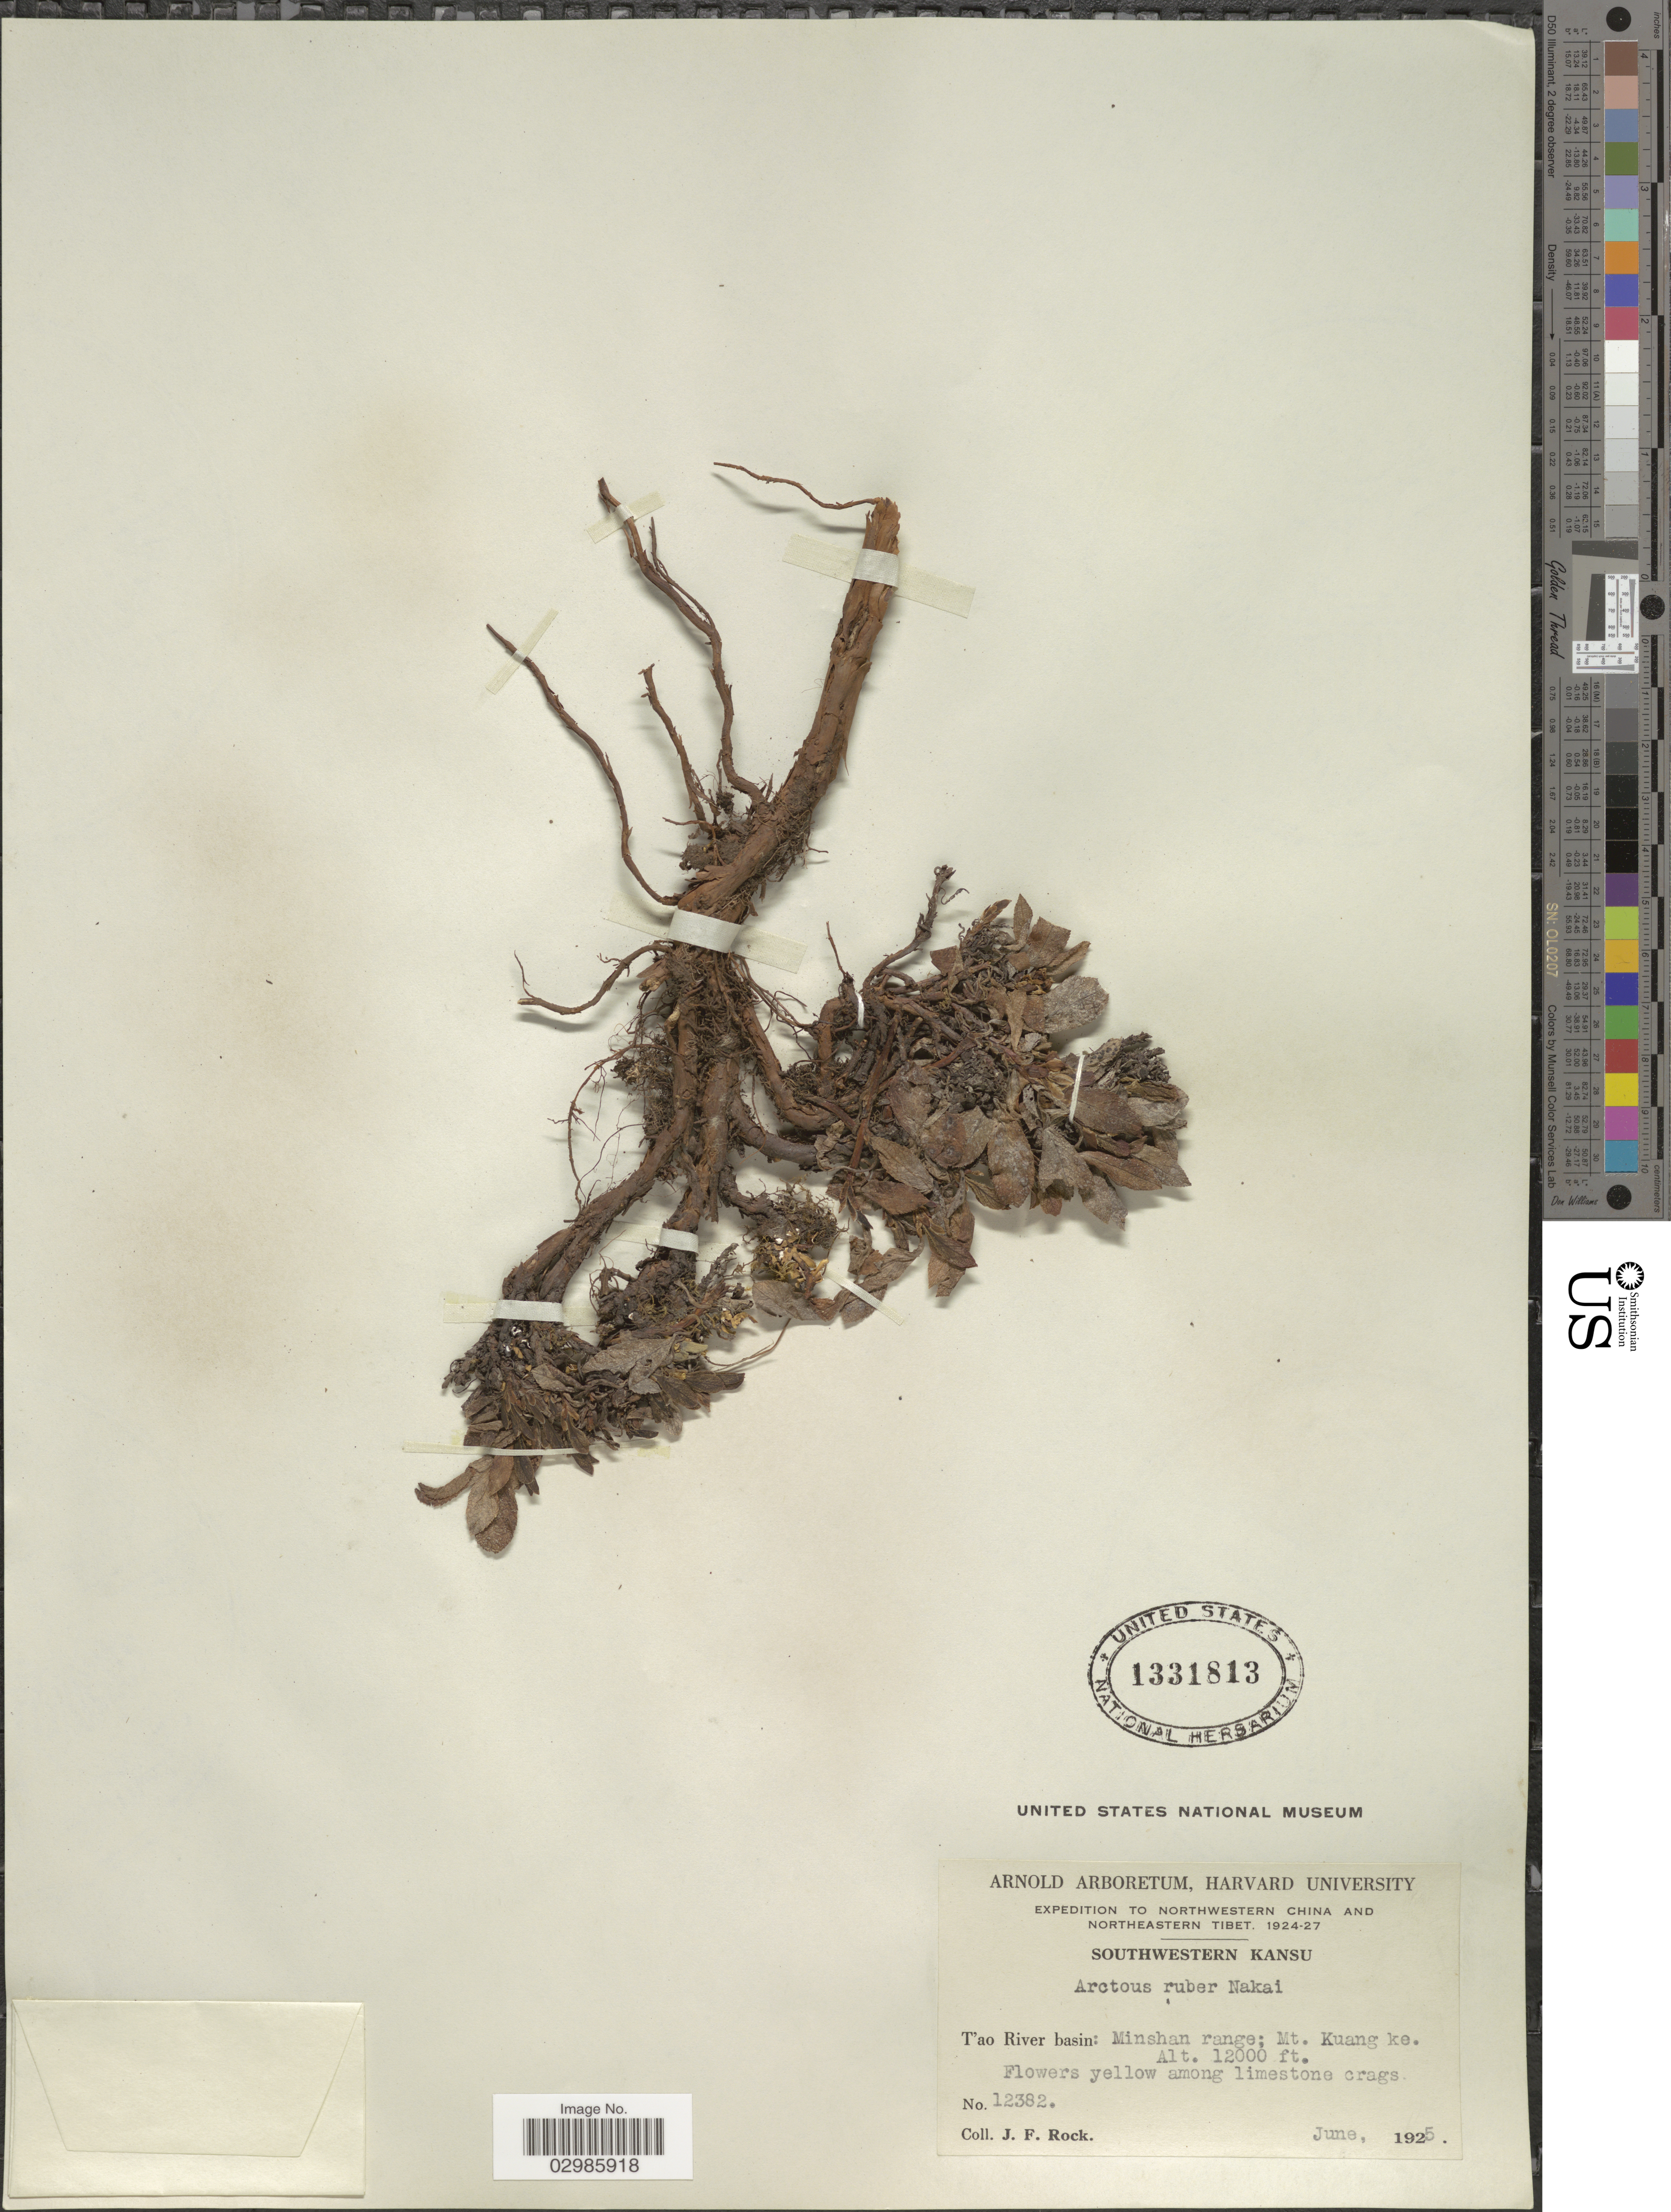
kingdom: Plantae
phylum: Tracheophyta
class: Magnoliopsida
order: Ericales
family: Ericaceae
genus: Arctous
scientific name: Arctous rubra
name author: (Rehder & E.H. Wilson) Nakai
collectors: J. Rock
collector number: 12382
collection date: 1925-06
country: China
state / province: Gansu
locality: Northwestern China and Northeastern Tibet. [unsure placement] Southwestern Kansu. T'ao River basin: Minshan range: Mt. Kuang ke.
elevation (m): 3658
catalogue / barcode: US 1331813